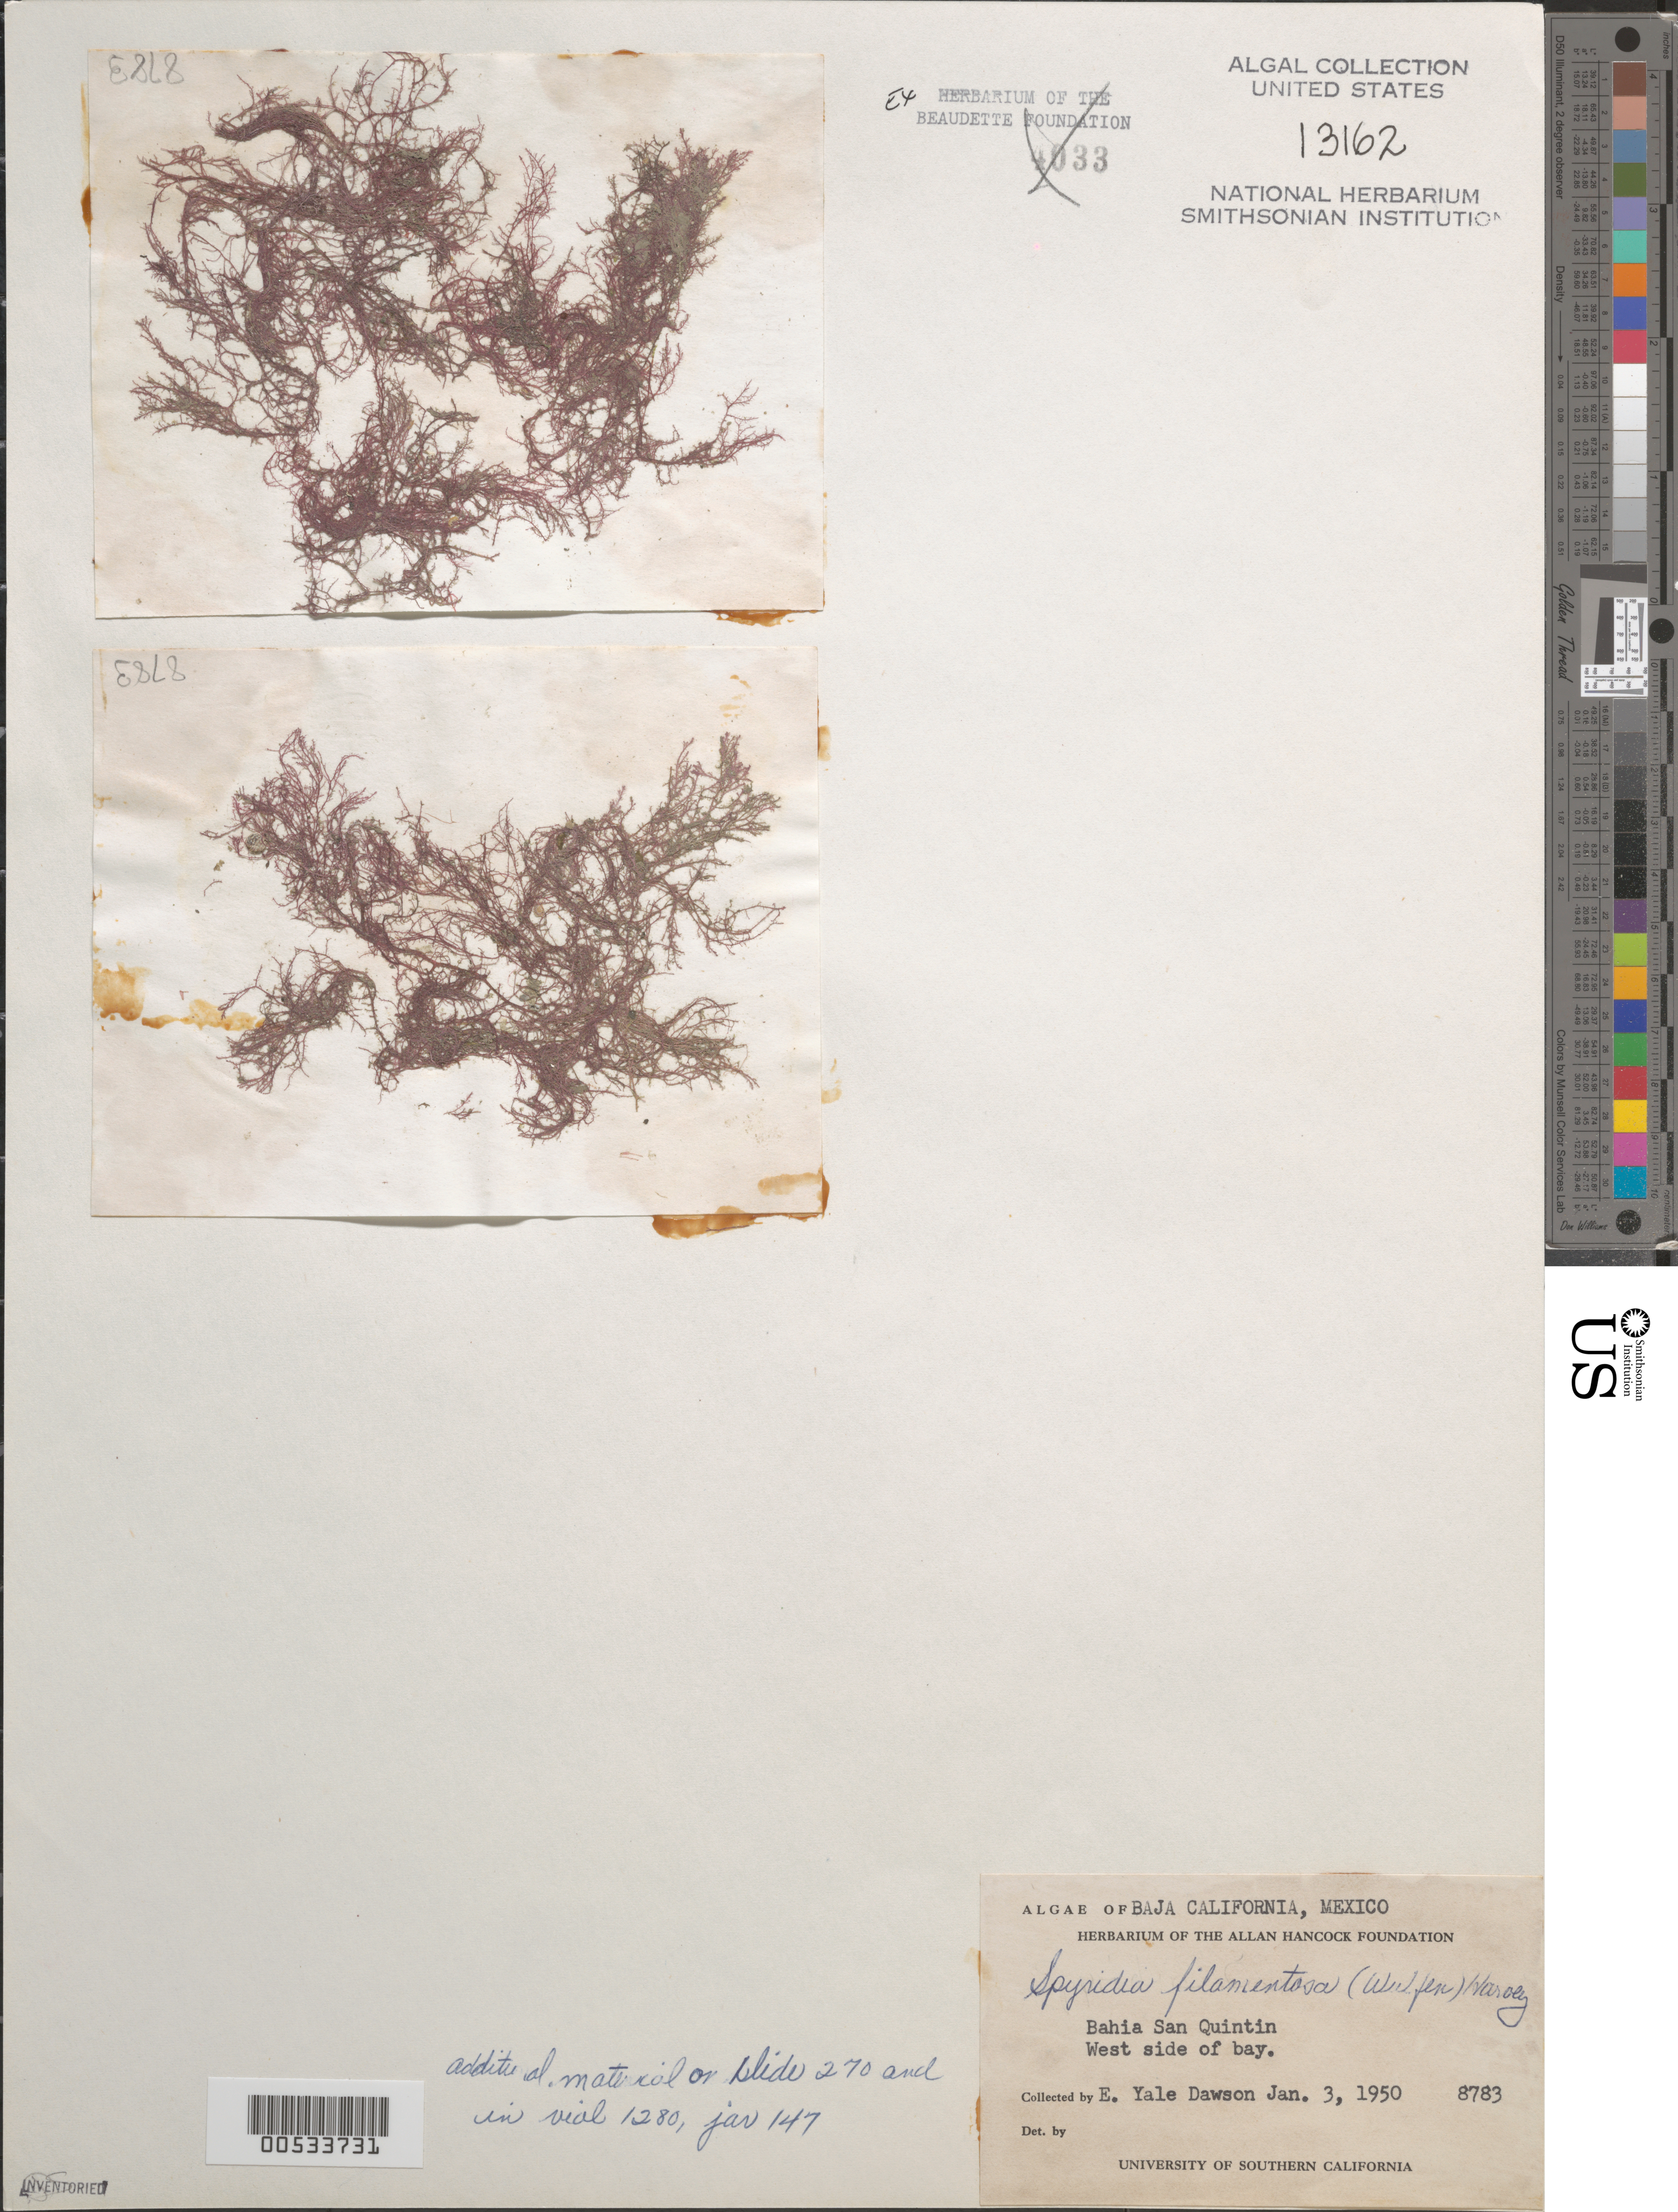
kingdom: Plantae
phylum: Rhodophyta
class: Florideophyceae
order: Ceramiales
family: Spyridiaceae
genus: Spyridia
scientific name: Spyridia filamentosa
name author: (Wulfen) Harv.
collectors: E. Y. Dawson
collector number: EYD 8783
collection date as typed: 03 Jan 1950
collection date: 1950-01-03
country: Mexico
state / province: Baja California Norte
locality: Bahia San Quintin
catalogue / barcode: US 13162